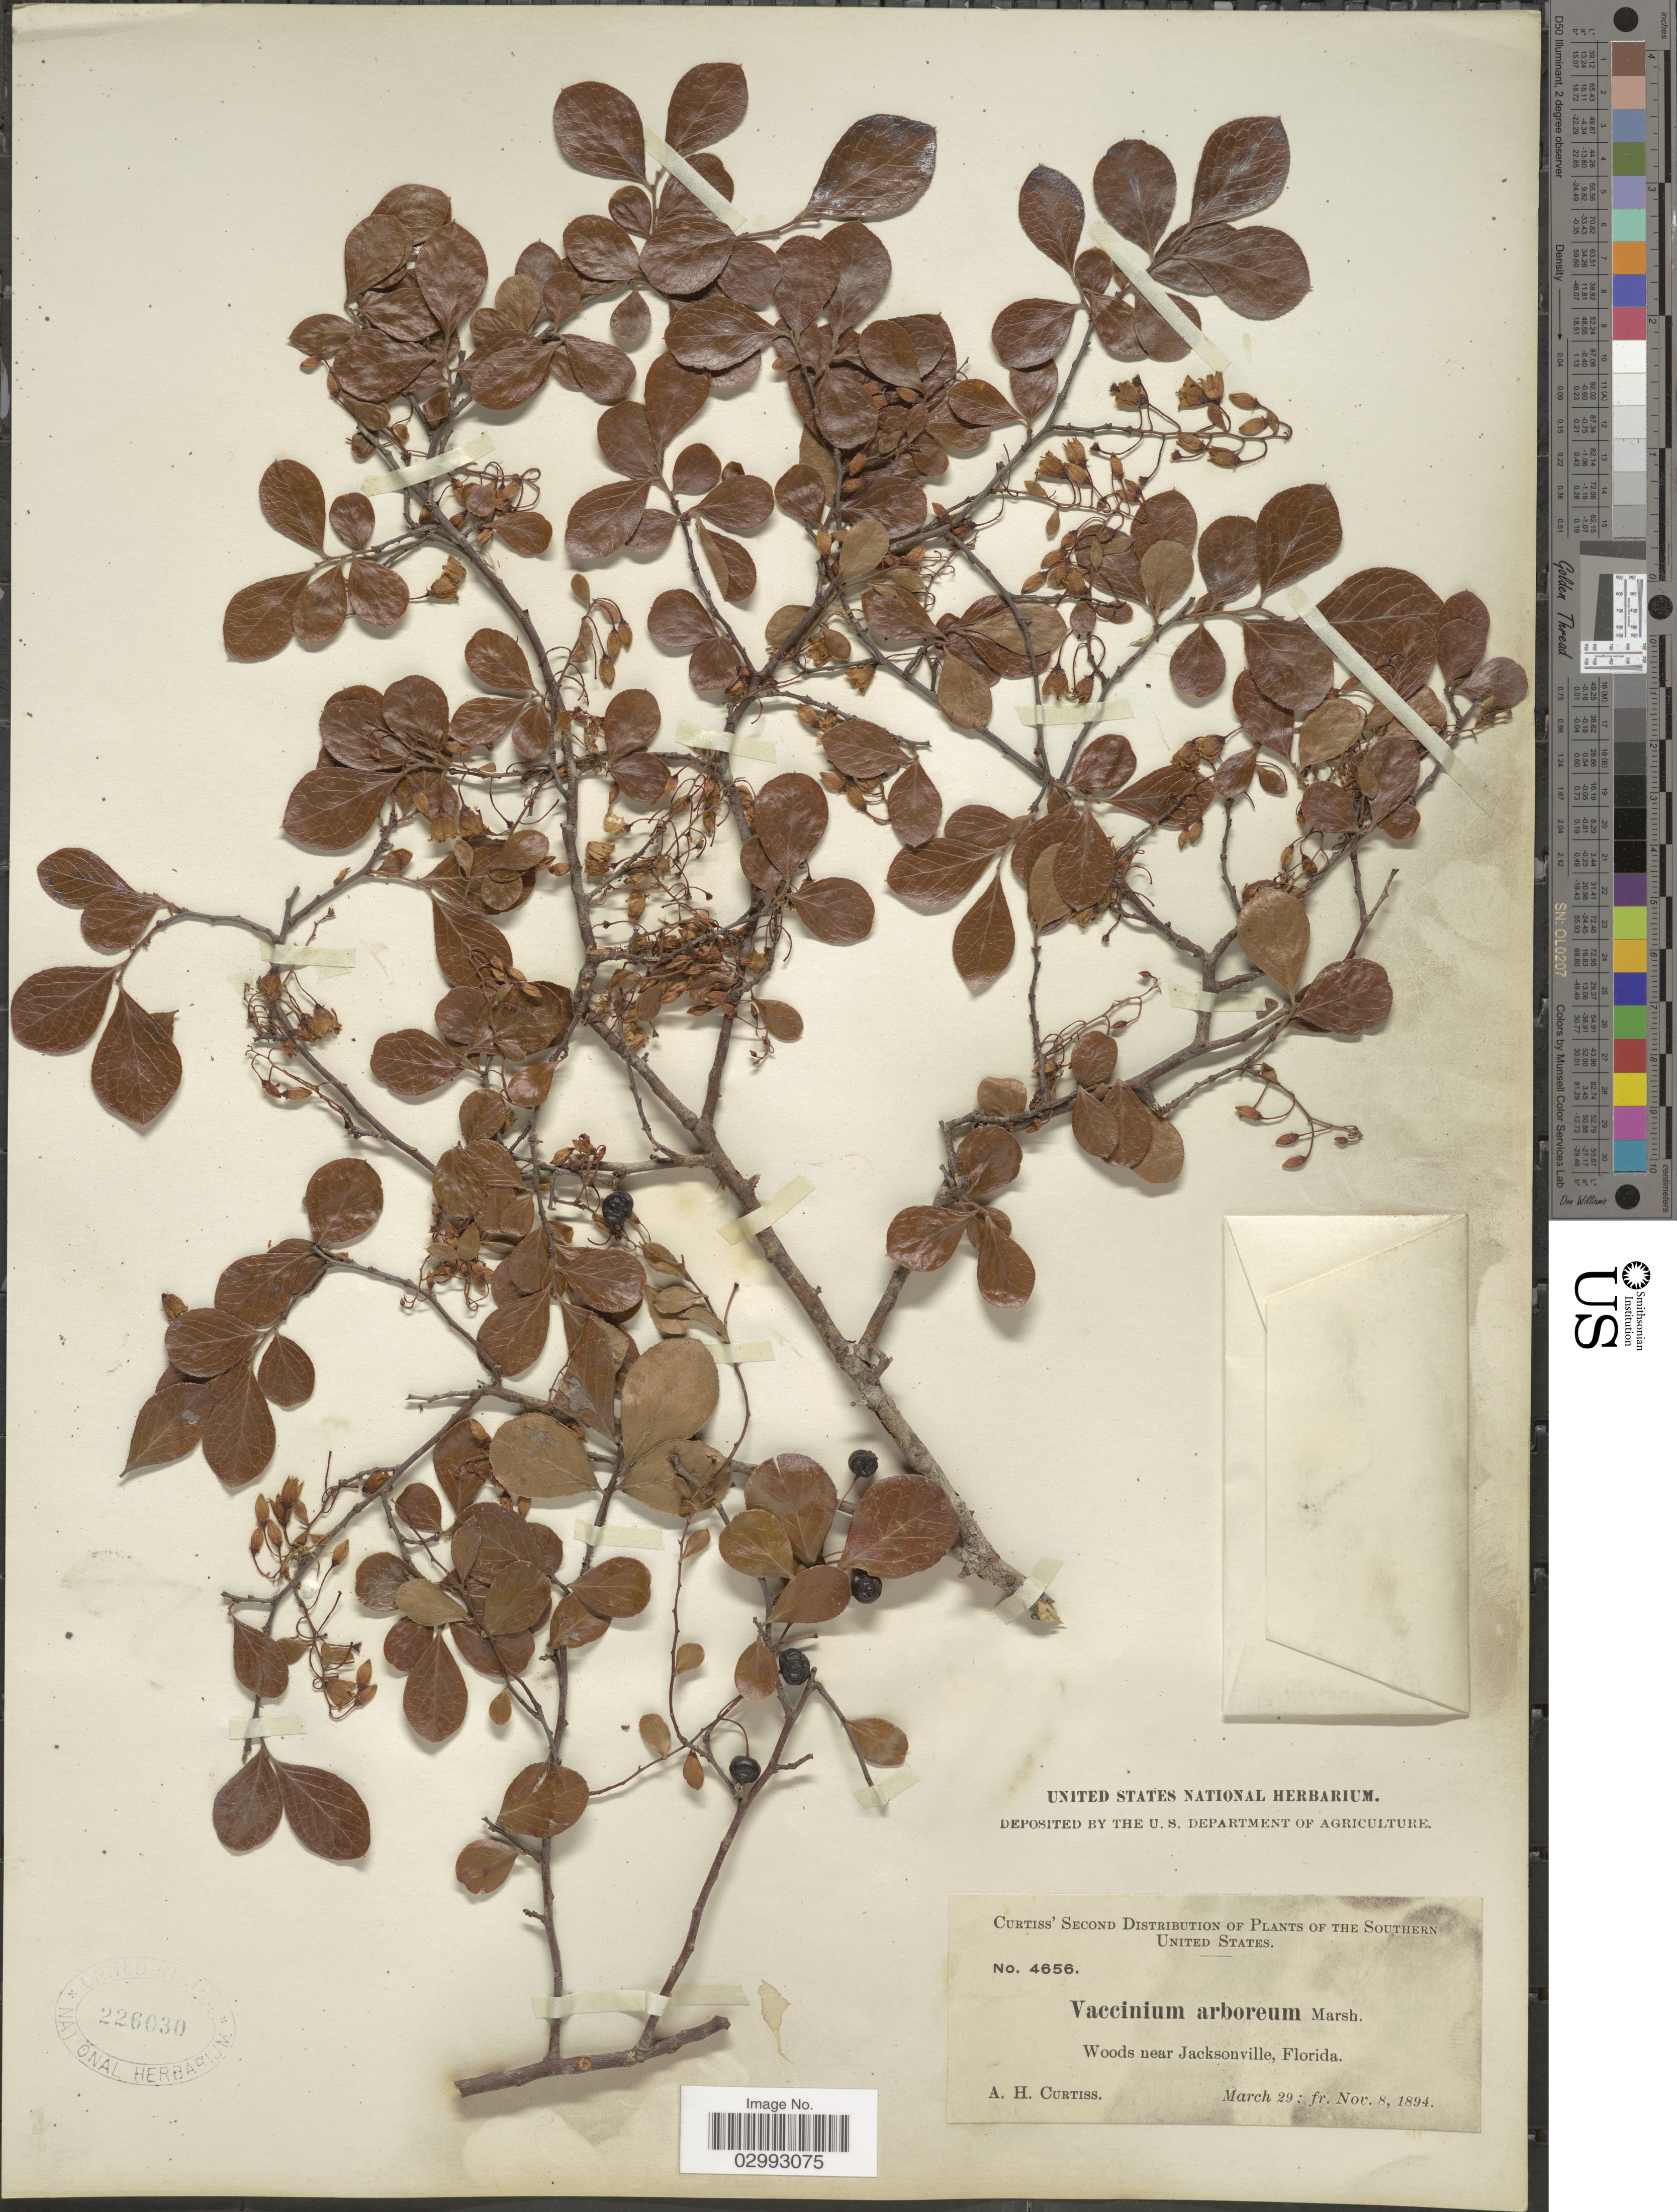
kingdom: Plantae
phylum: Tracheophyta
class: Magnoliopsida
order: Ericales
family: Ericaceae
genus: Batodendron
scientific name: Batodendron speciosum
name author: S.W. Greene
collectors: A. H. Curtiss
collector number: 4656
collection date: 1894-03-29/1894-11-08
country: United States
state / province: Florida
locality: Southern United States. Near Jacksonville.